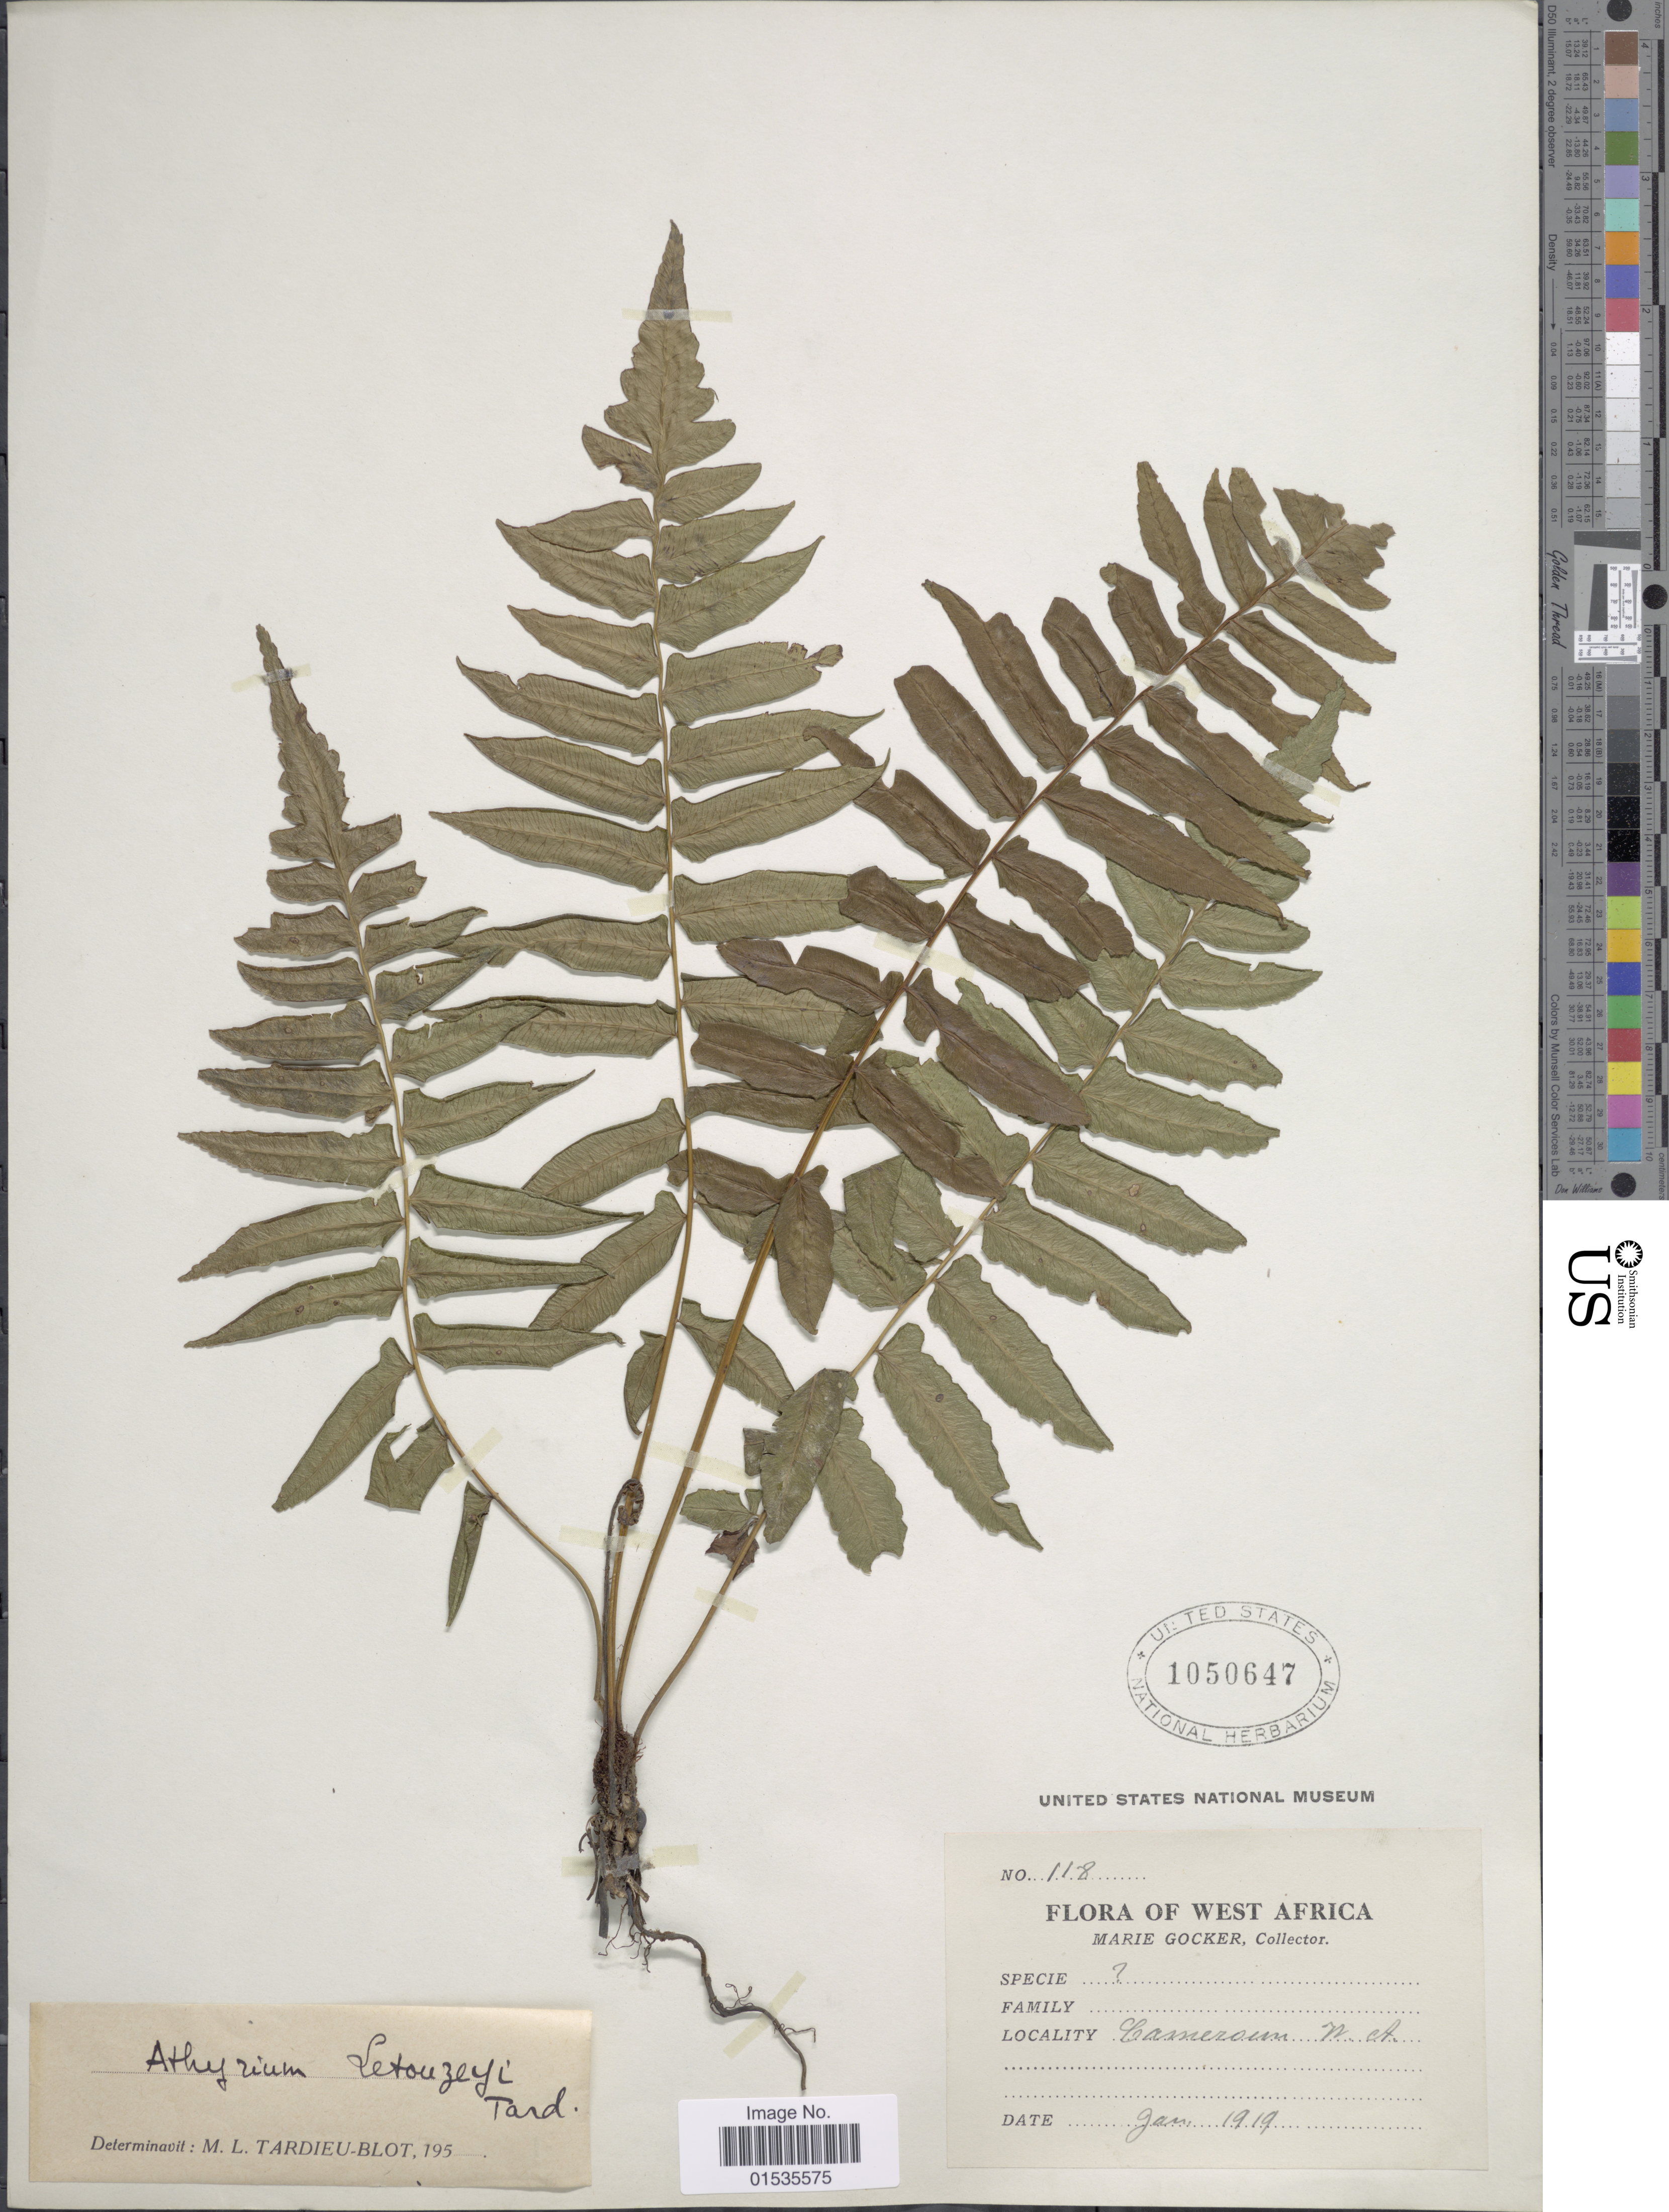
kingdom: Plantae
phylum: Tracheophyta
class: Polypodiopsida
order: Polypodiales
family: Athyriaceae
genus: Diplazium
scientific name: Diplazium letouzeyi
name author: Tardieu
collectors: M. Gocker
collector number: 118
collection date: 1919-01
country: Cameroon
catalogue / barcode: US 1050647